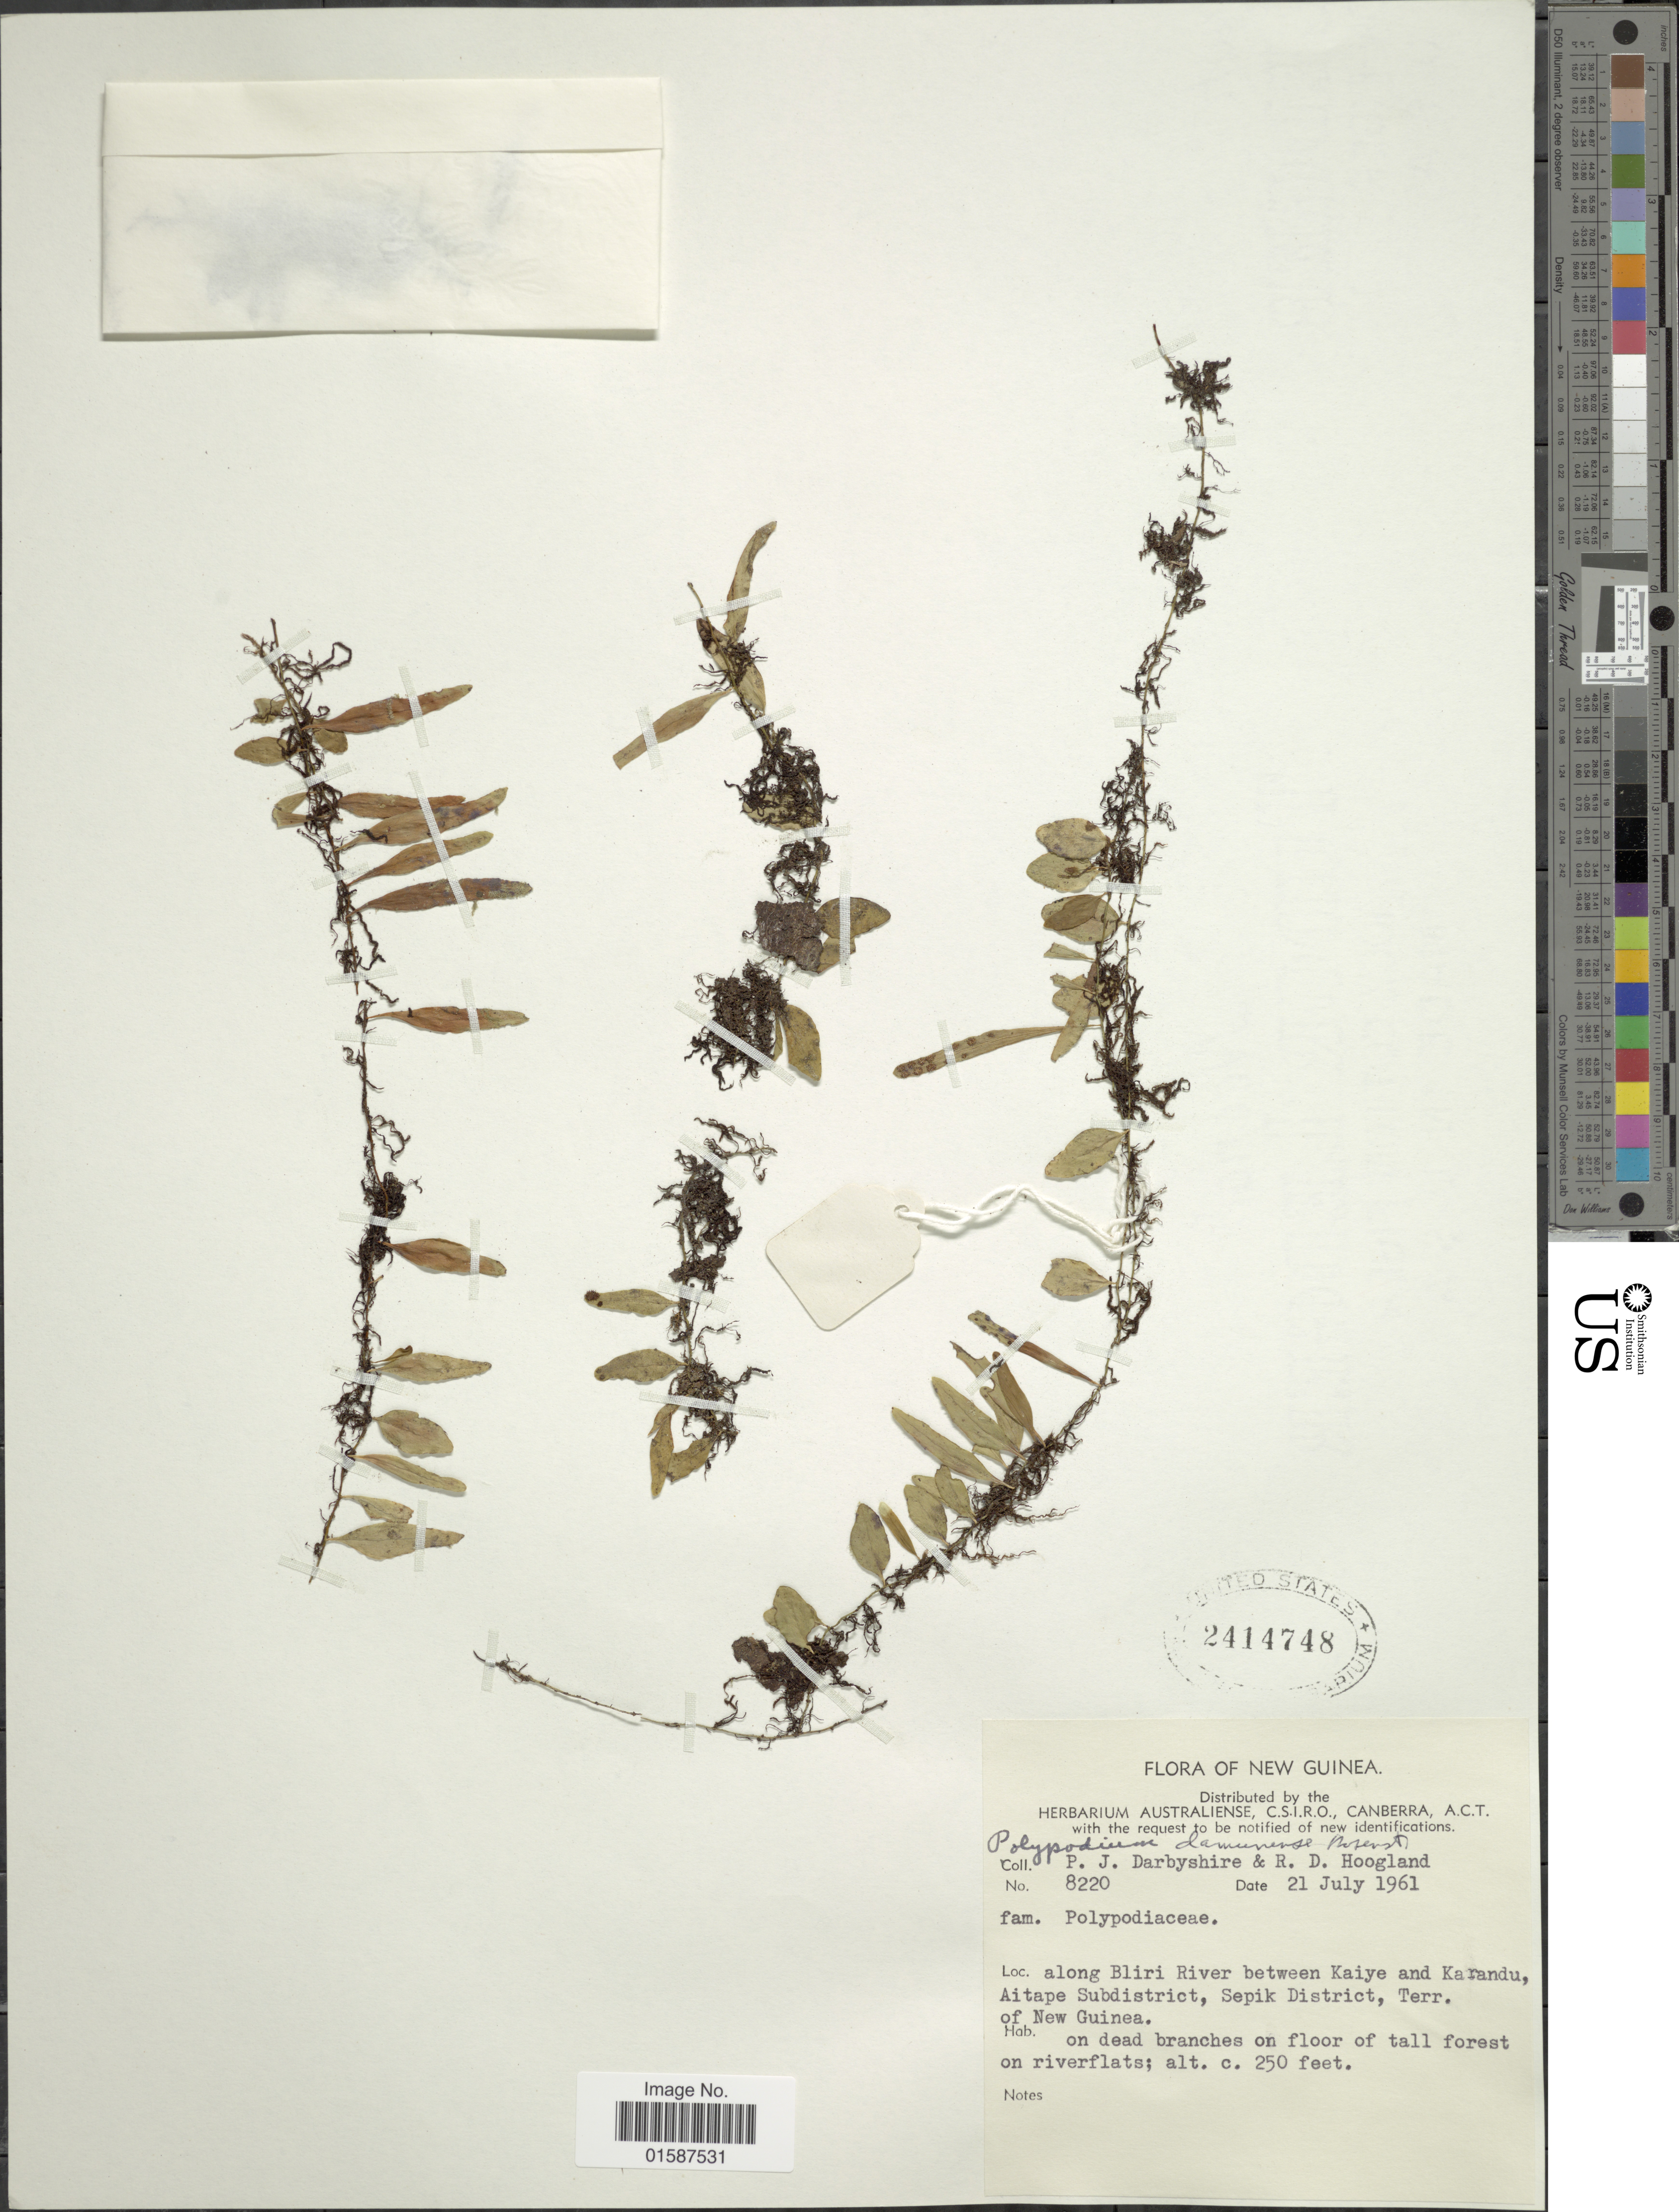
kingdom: Plantae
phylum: Tracheophyta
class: Polypodiopsida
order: Polypodiales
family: Polypodiaceae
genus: Lemmaphyllum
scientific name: Lemmaphyllum accedens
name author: (Blume) Donk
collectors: P. Darbyshire & R. D. Hoogland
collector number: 8220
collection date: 1961-07-21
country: Papua New Guinea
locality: New Guinea, along Bliri River between Kaiye and Karandu, Aitape Subdistrict, Sepik district, Terr. of New Guinea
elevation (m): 76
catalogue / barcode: US 2414748